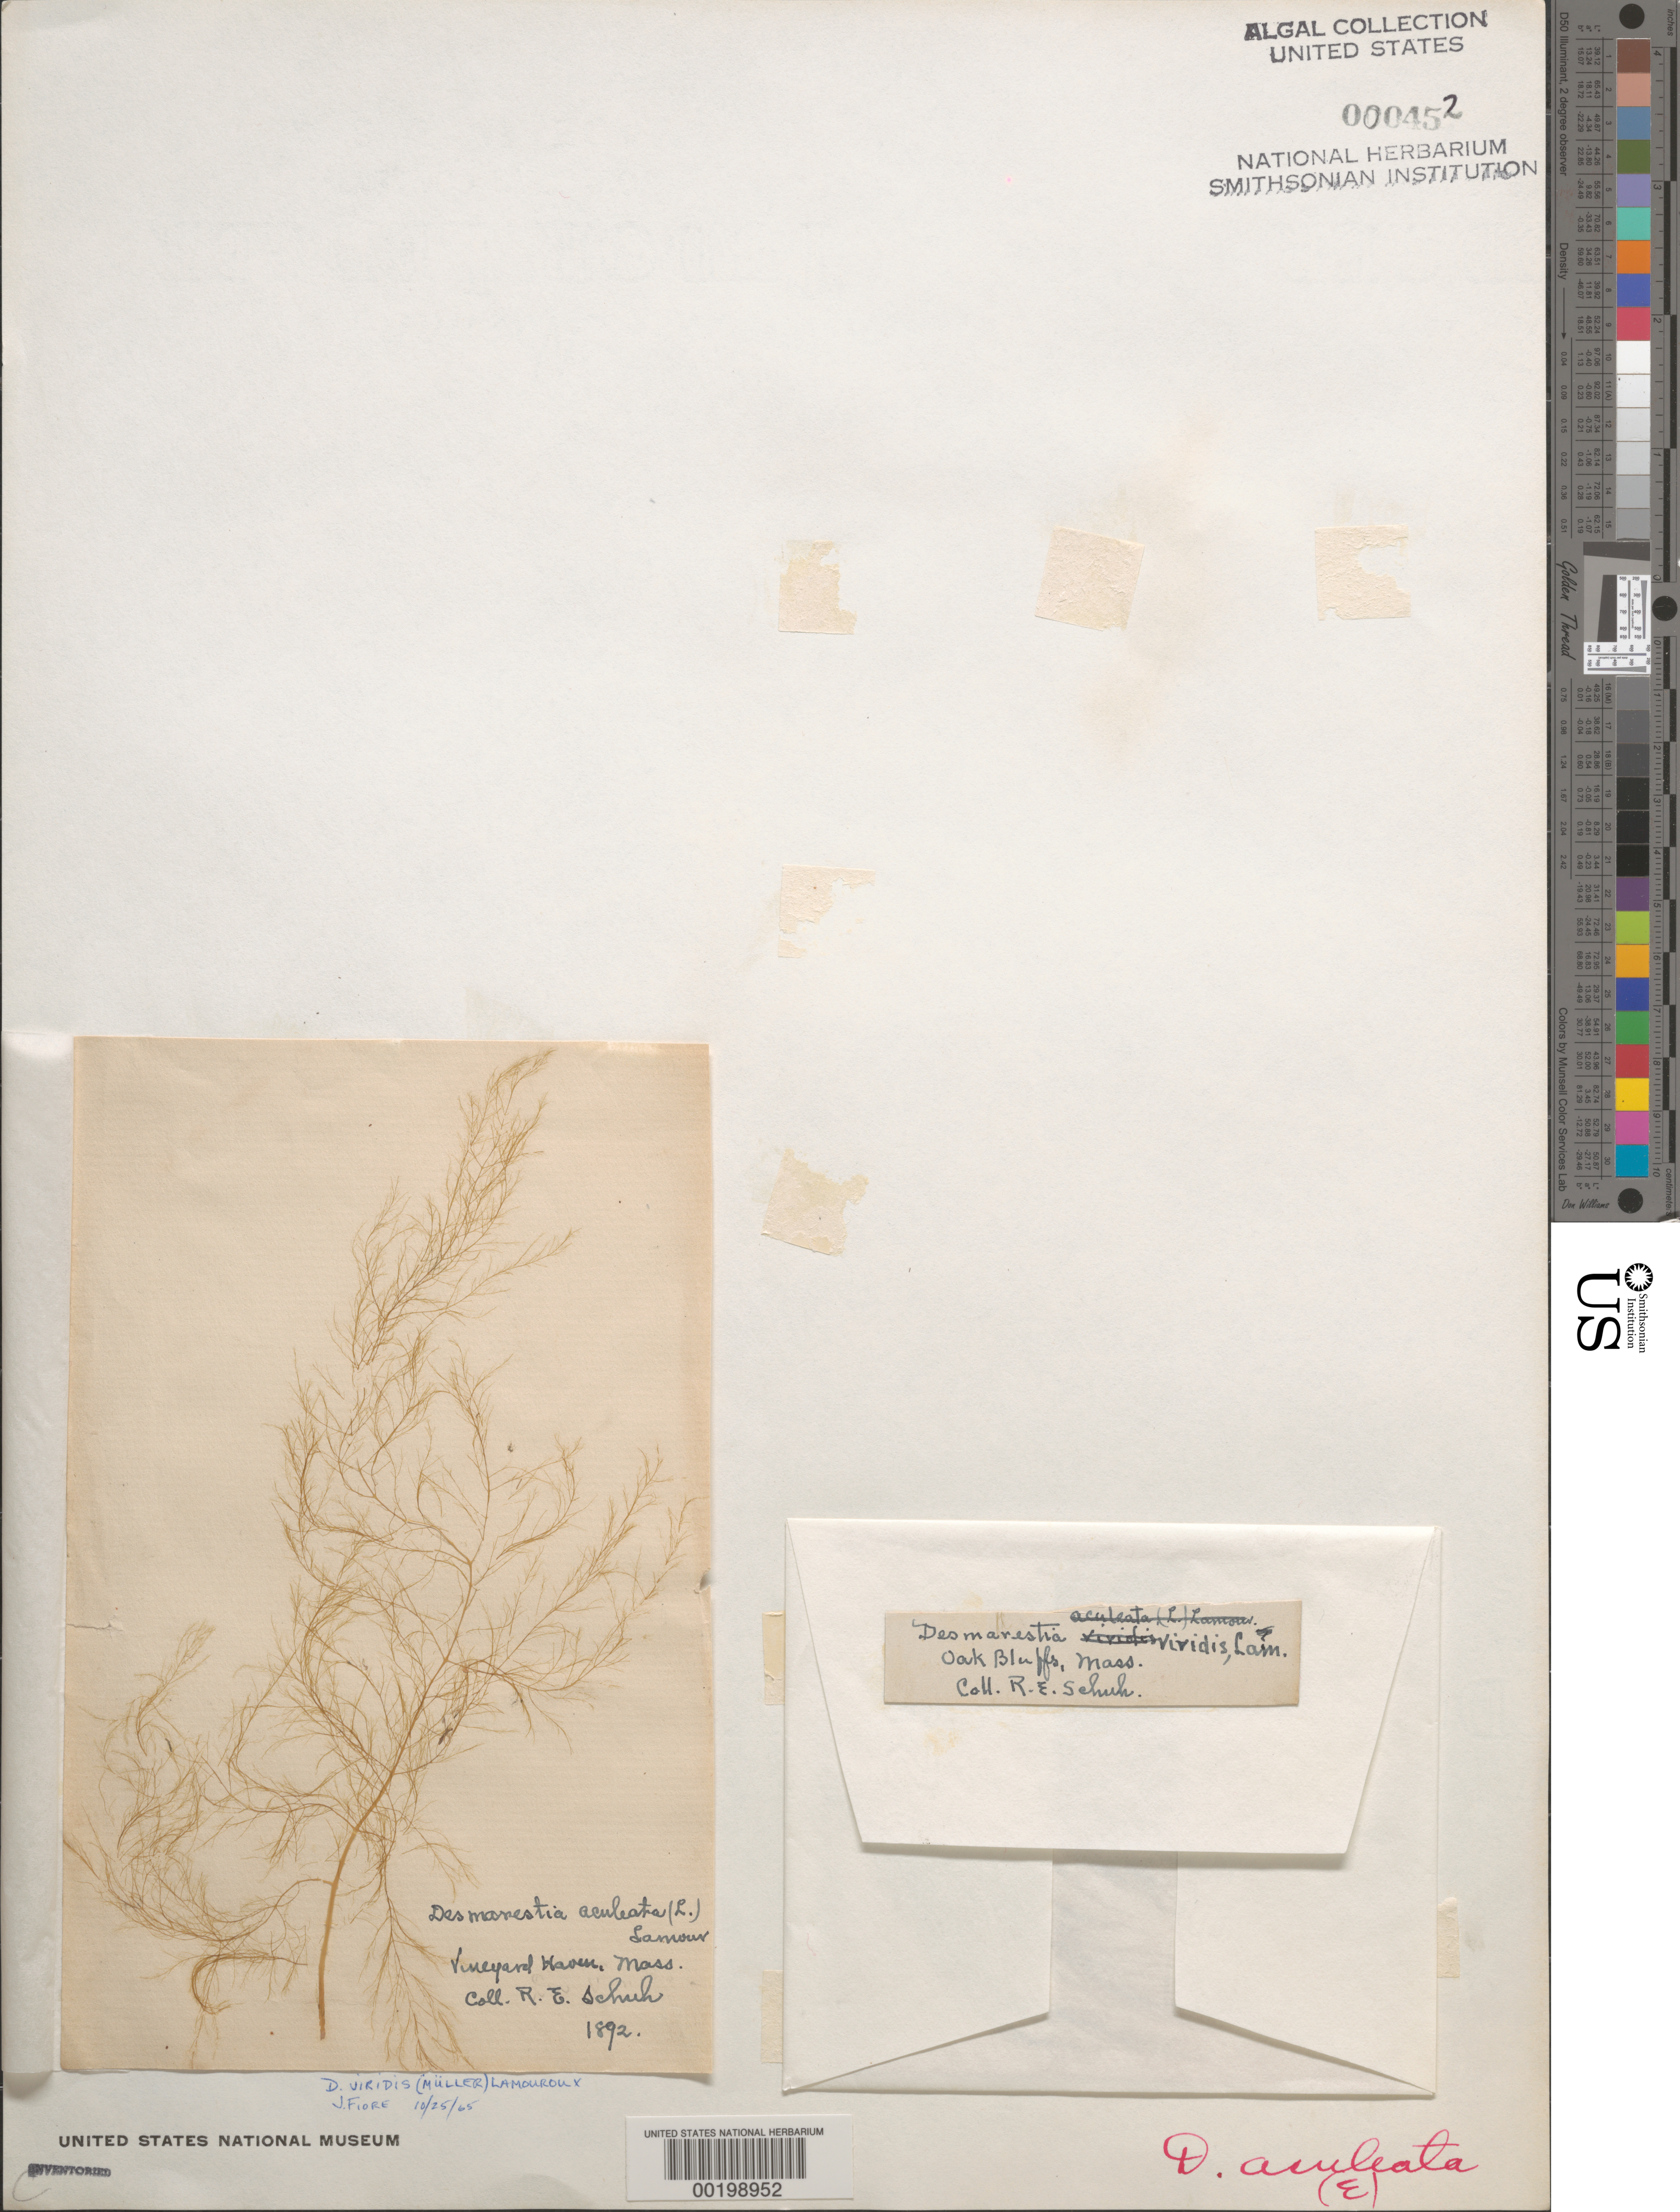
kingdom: Chromista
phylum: Ochrophyta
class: Phaeophyceae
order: Desmarestiales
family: Desmarestiaceae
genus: Desmarestia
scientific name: Desmarestia viridis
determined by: Fiore, J.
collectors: R. Schuh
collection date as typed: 1892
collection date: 1892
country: United States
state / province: Massachusetts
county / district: Dukes County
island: Martha's Vineyard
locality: Vineyard Haven and Oak Bluffs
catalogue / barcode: US 452